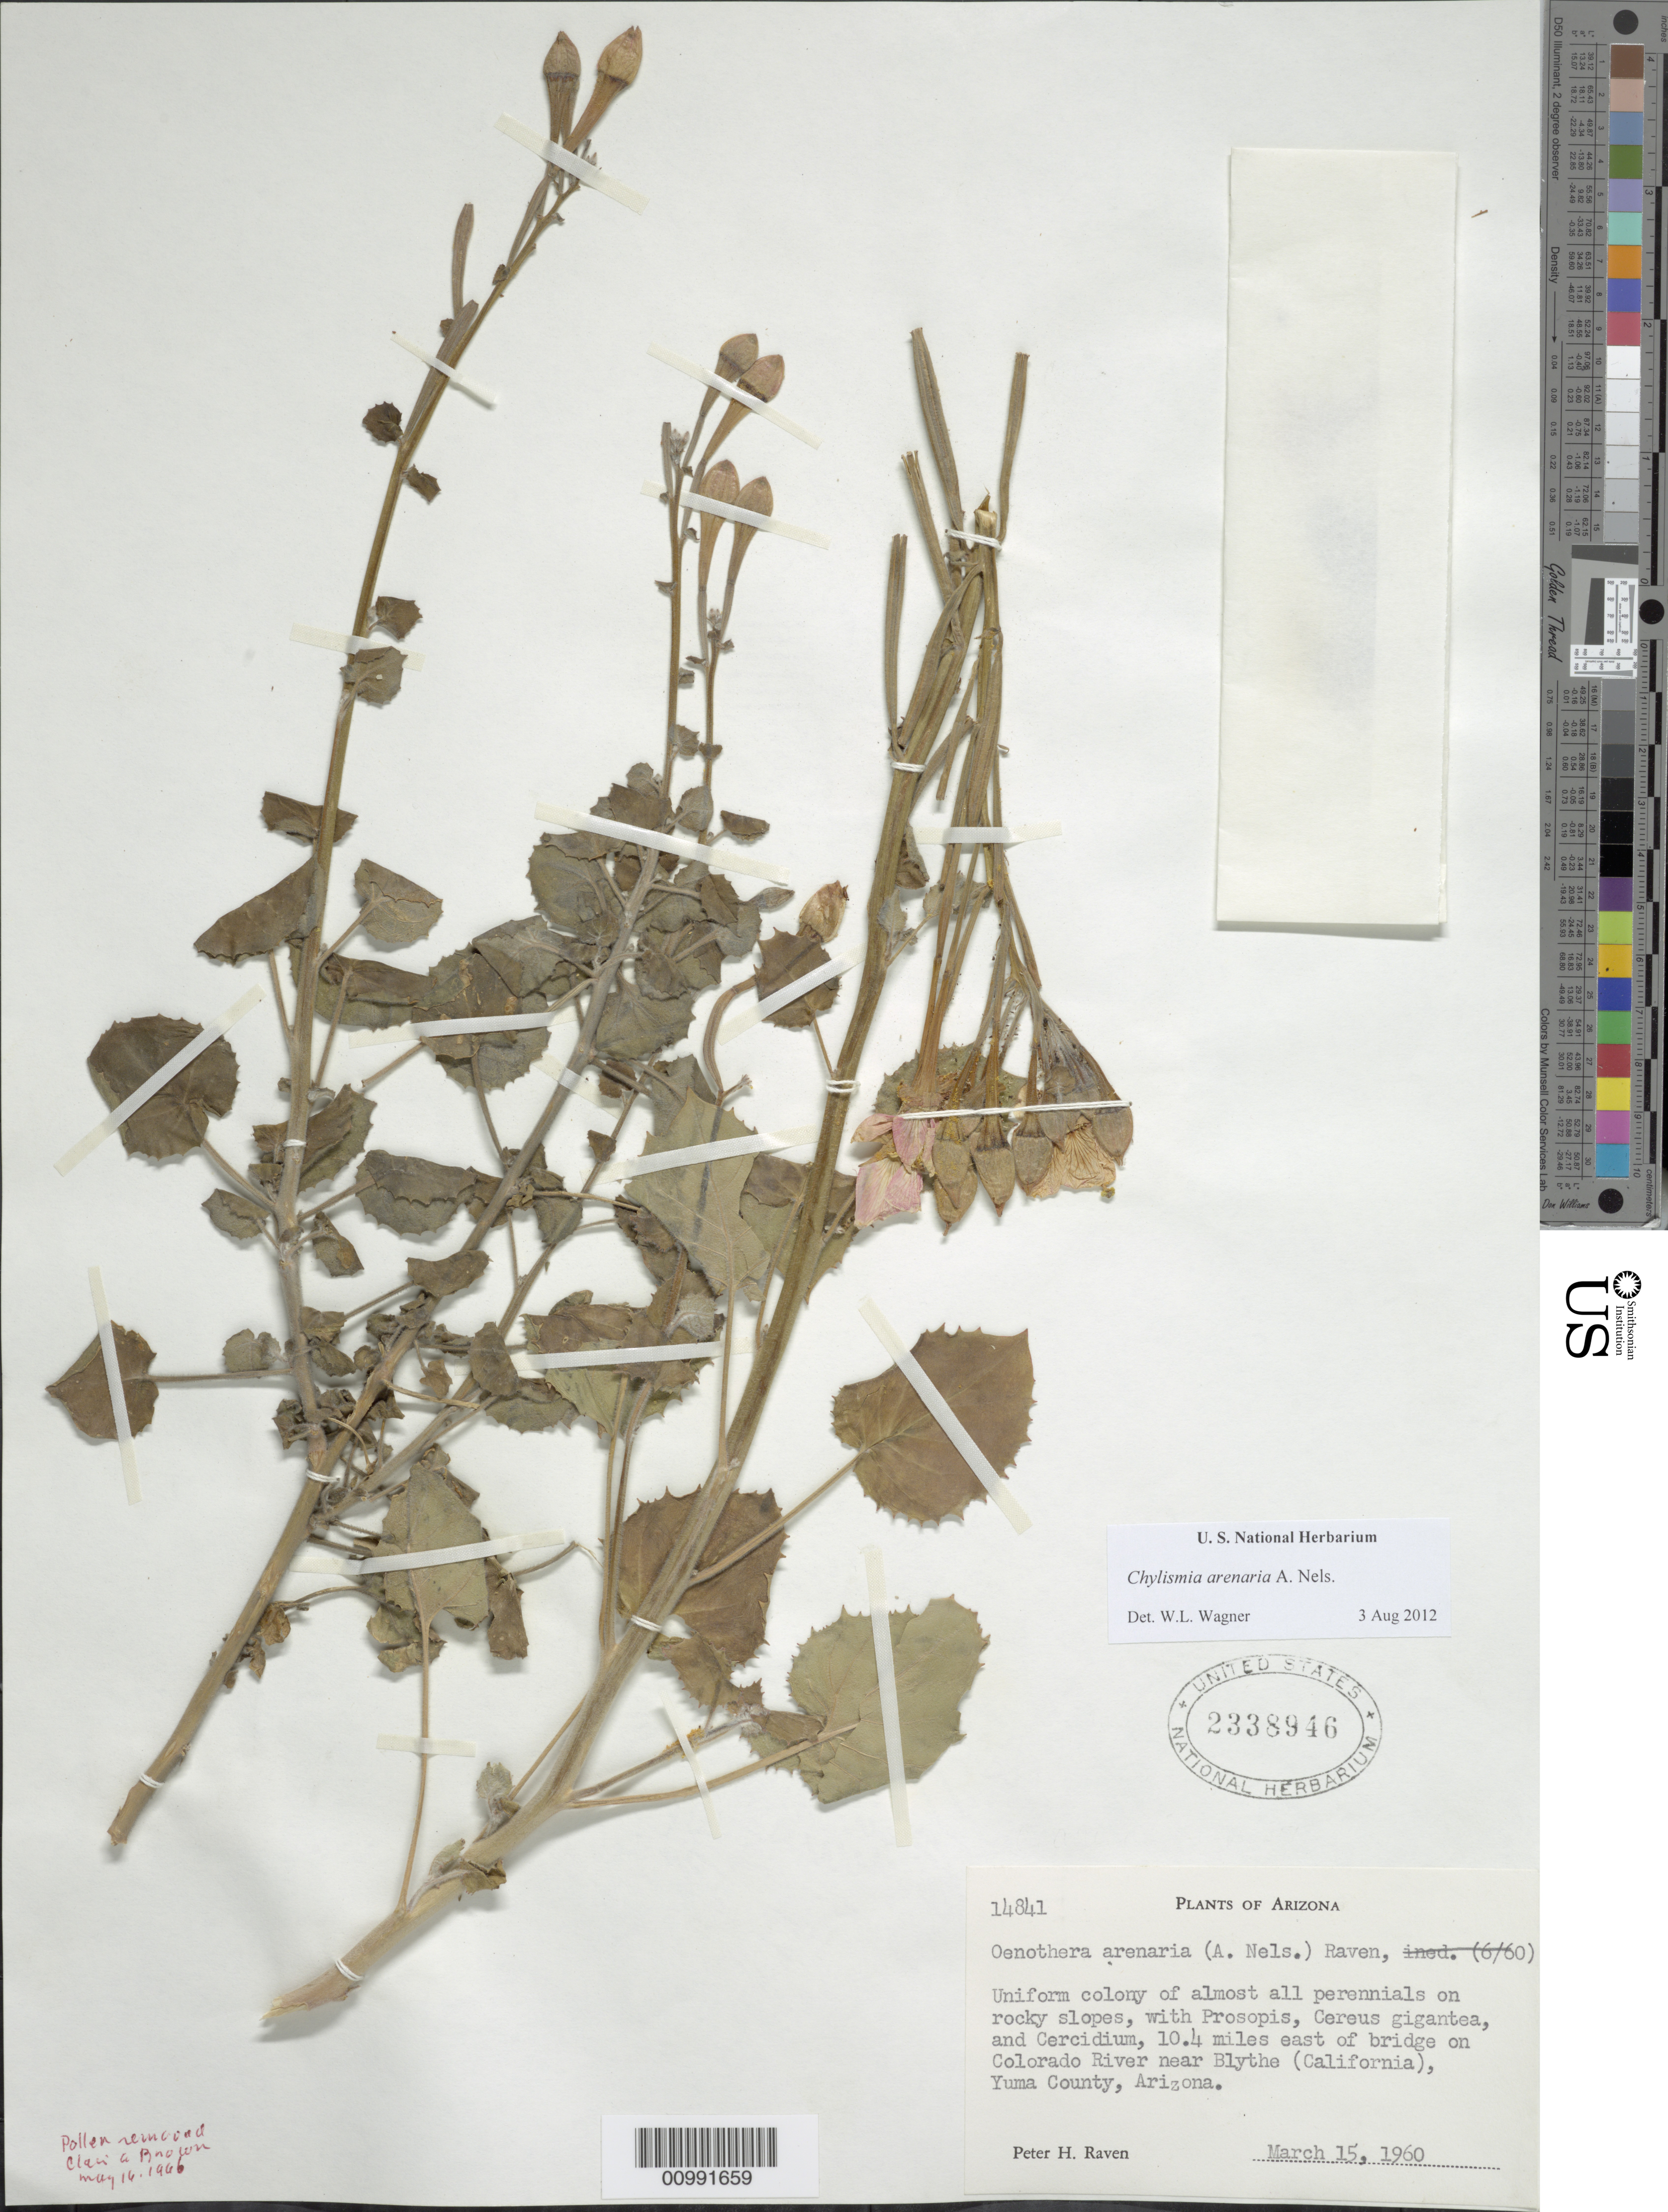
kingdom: Plantae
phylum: Tracheophyta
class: Magnoliopsida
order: Myrtales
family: Onagraceae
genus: Chylismia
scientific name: Chylismia arenaria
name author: A. Nelson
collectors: P. H. Raven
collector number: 14841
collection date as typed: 15 Mar 1960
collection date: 1960-03-15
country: United States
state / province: Arizona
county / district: Yuma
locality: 10.4 miles E of bridge on Colorado River.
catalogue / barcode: US 2338946